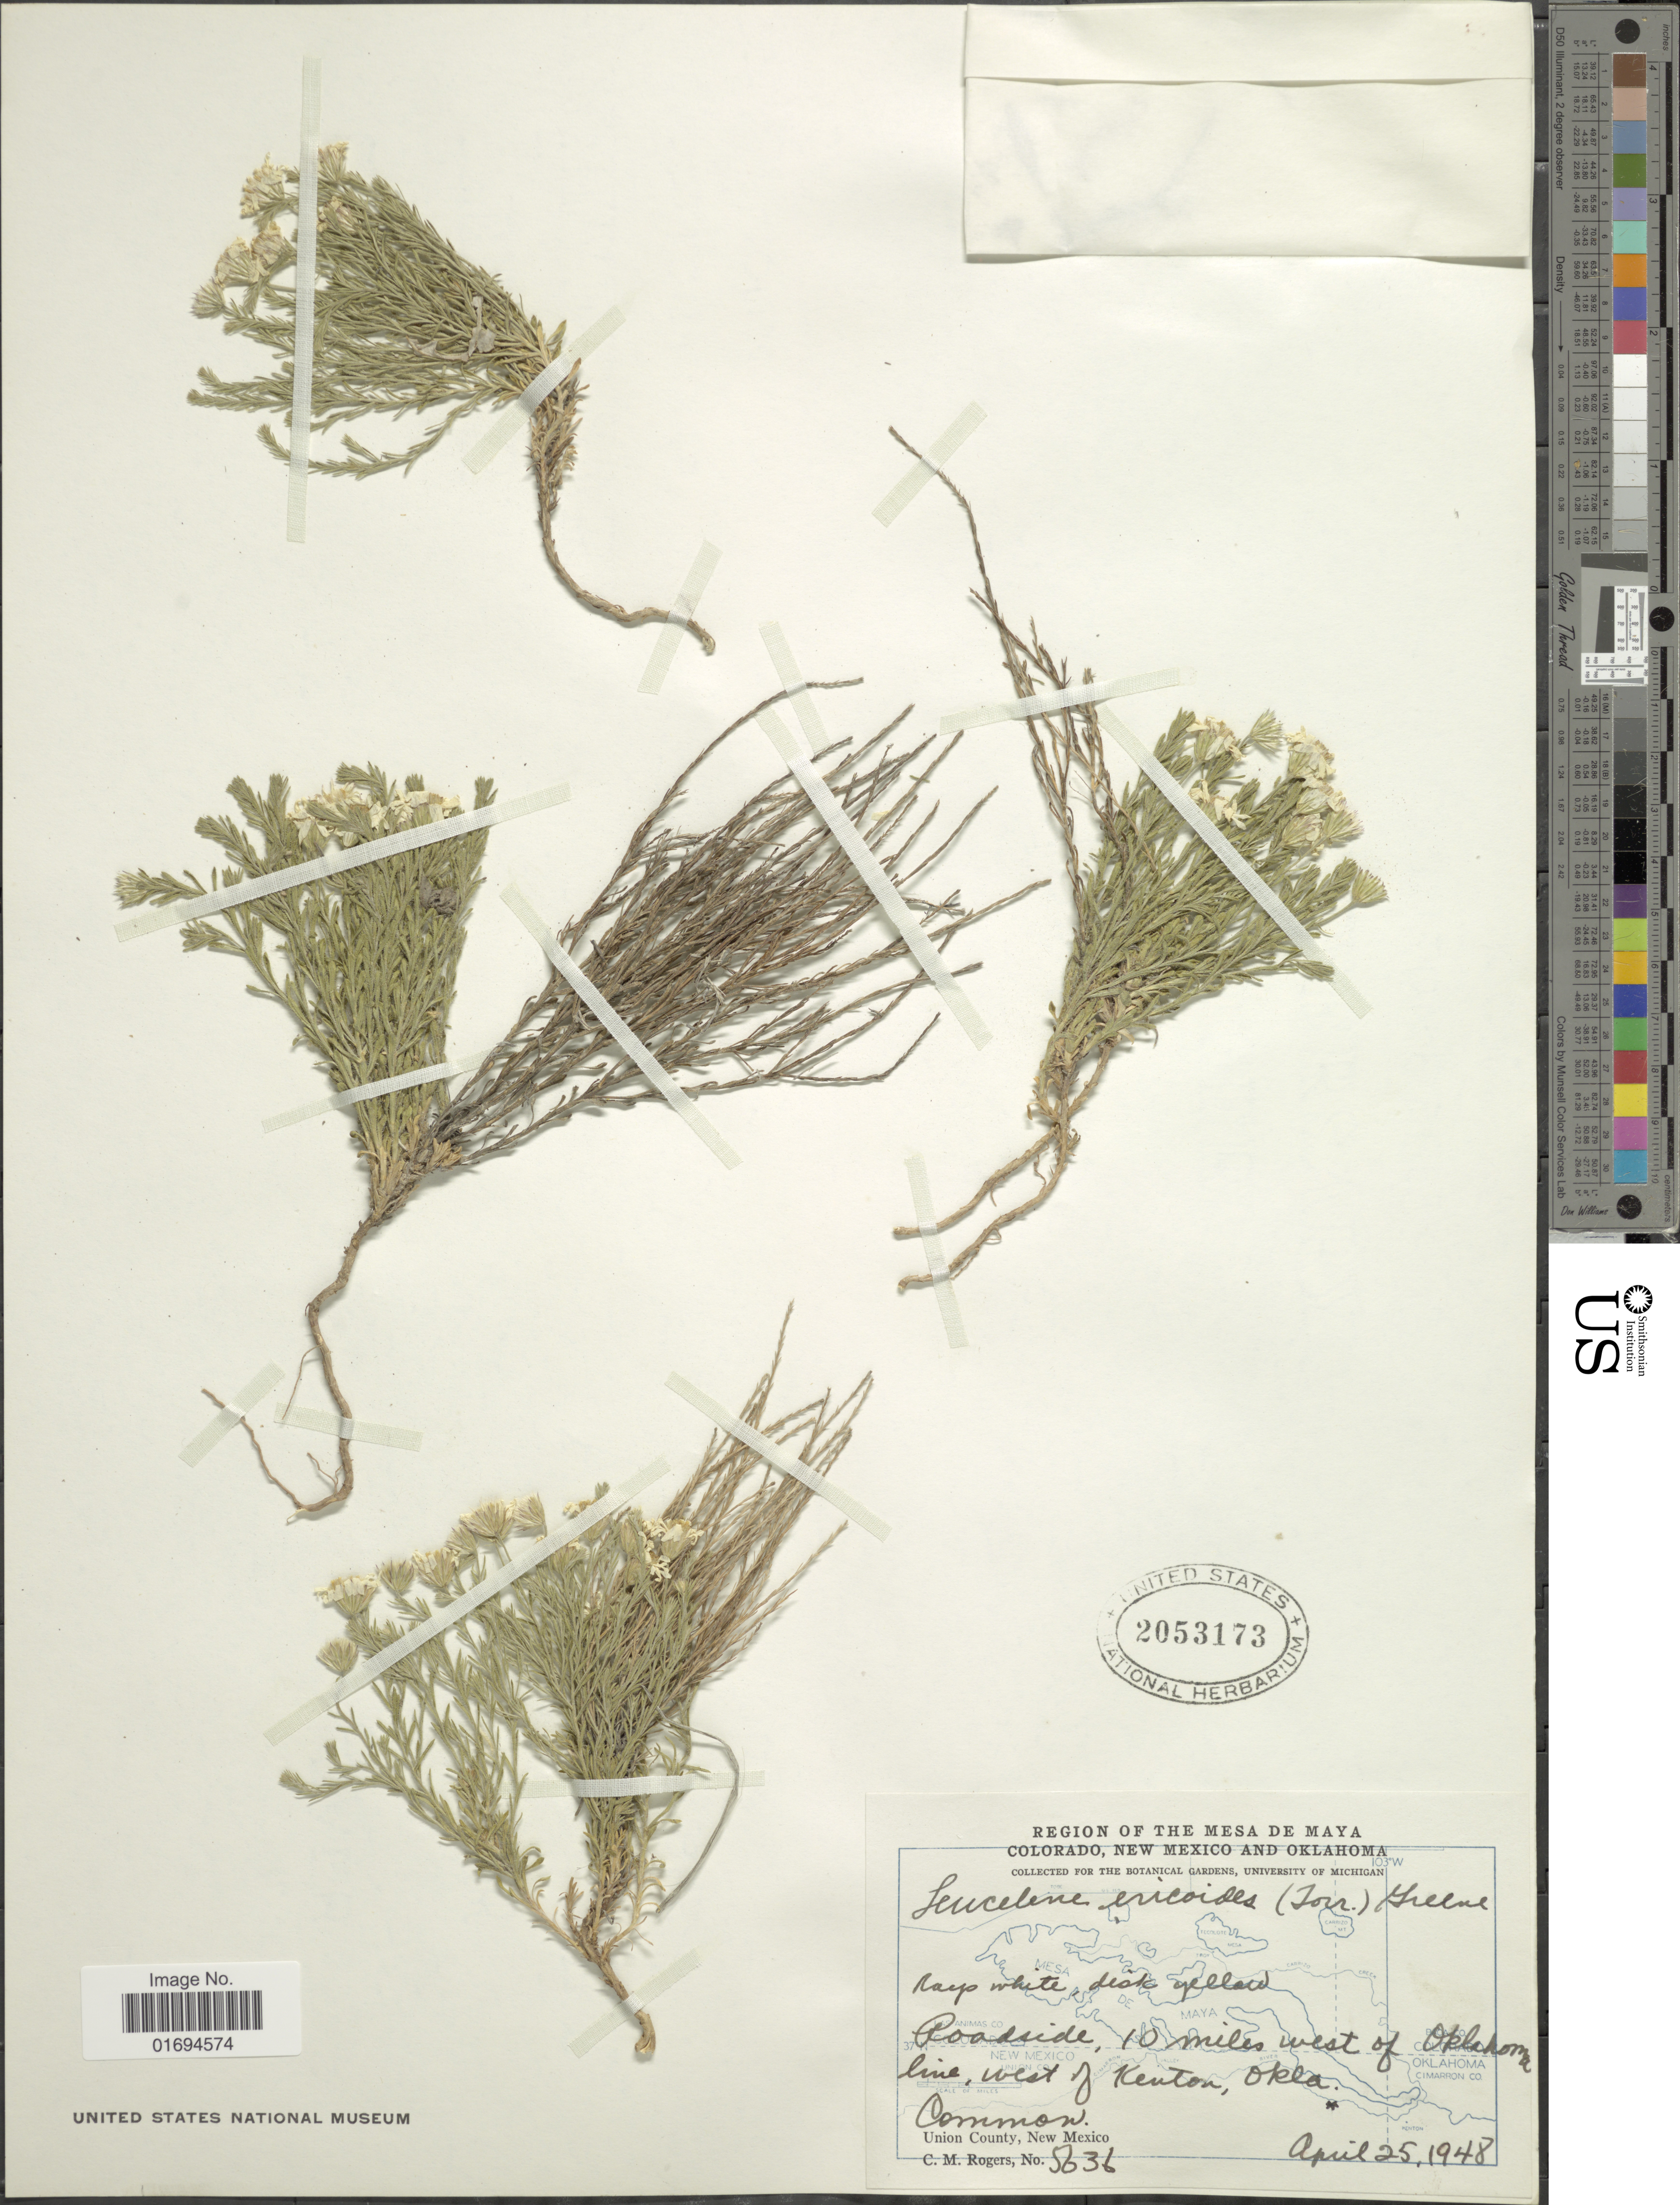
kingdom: Plantae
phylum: Tracheophyta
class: Magnoliopsida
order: Asterales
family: Asteraceae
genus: Chaetopappa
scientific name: Chaetopappa ericoides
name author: (Torr.) G.L. Nesom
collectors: C. M. Rogers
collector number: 5636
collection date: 1948-04-25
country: United States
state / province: Oklahoma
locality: Region of the Mesa De Maya, Roadside, 10 miles west of Oklahoma line, west of Kenton, Okla.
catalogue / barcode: US 2053173